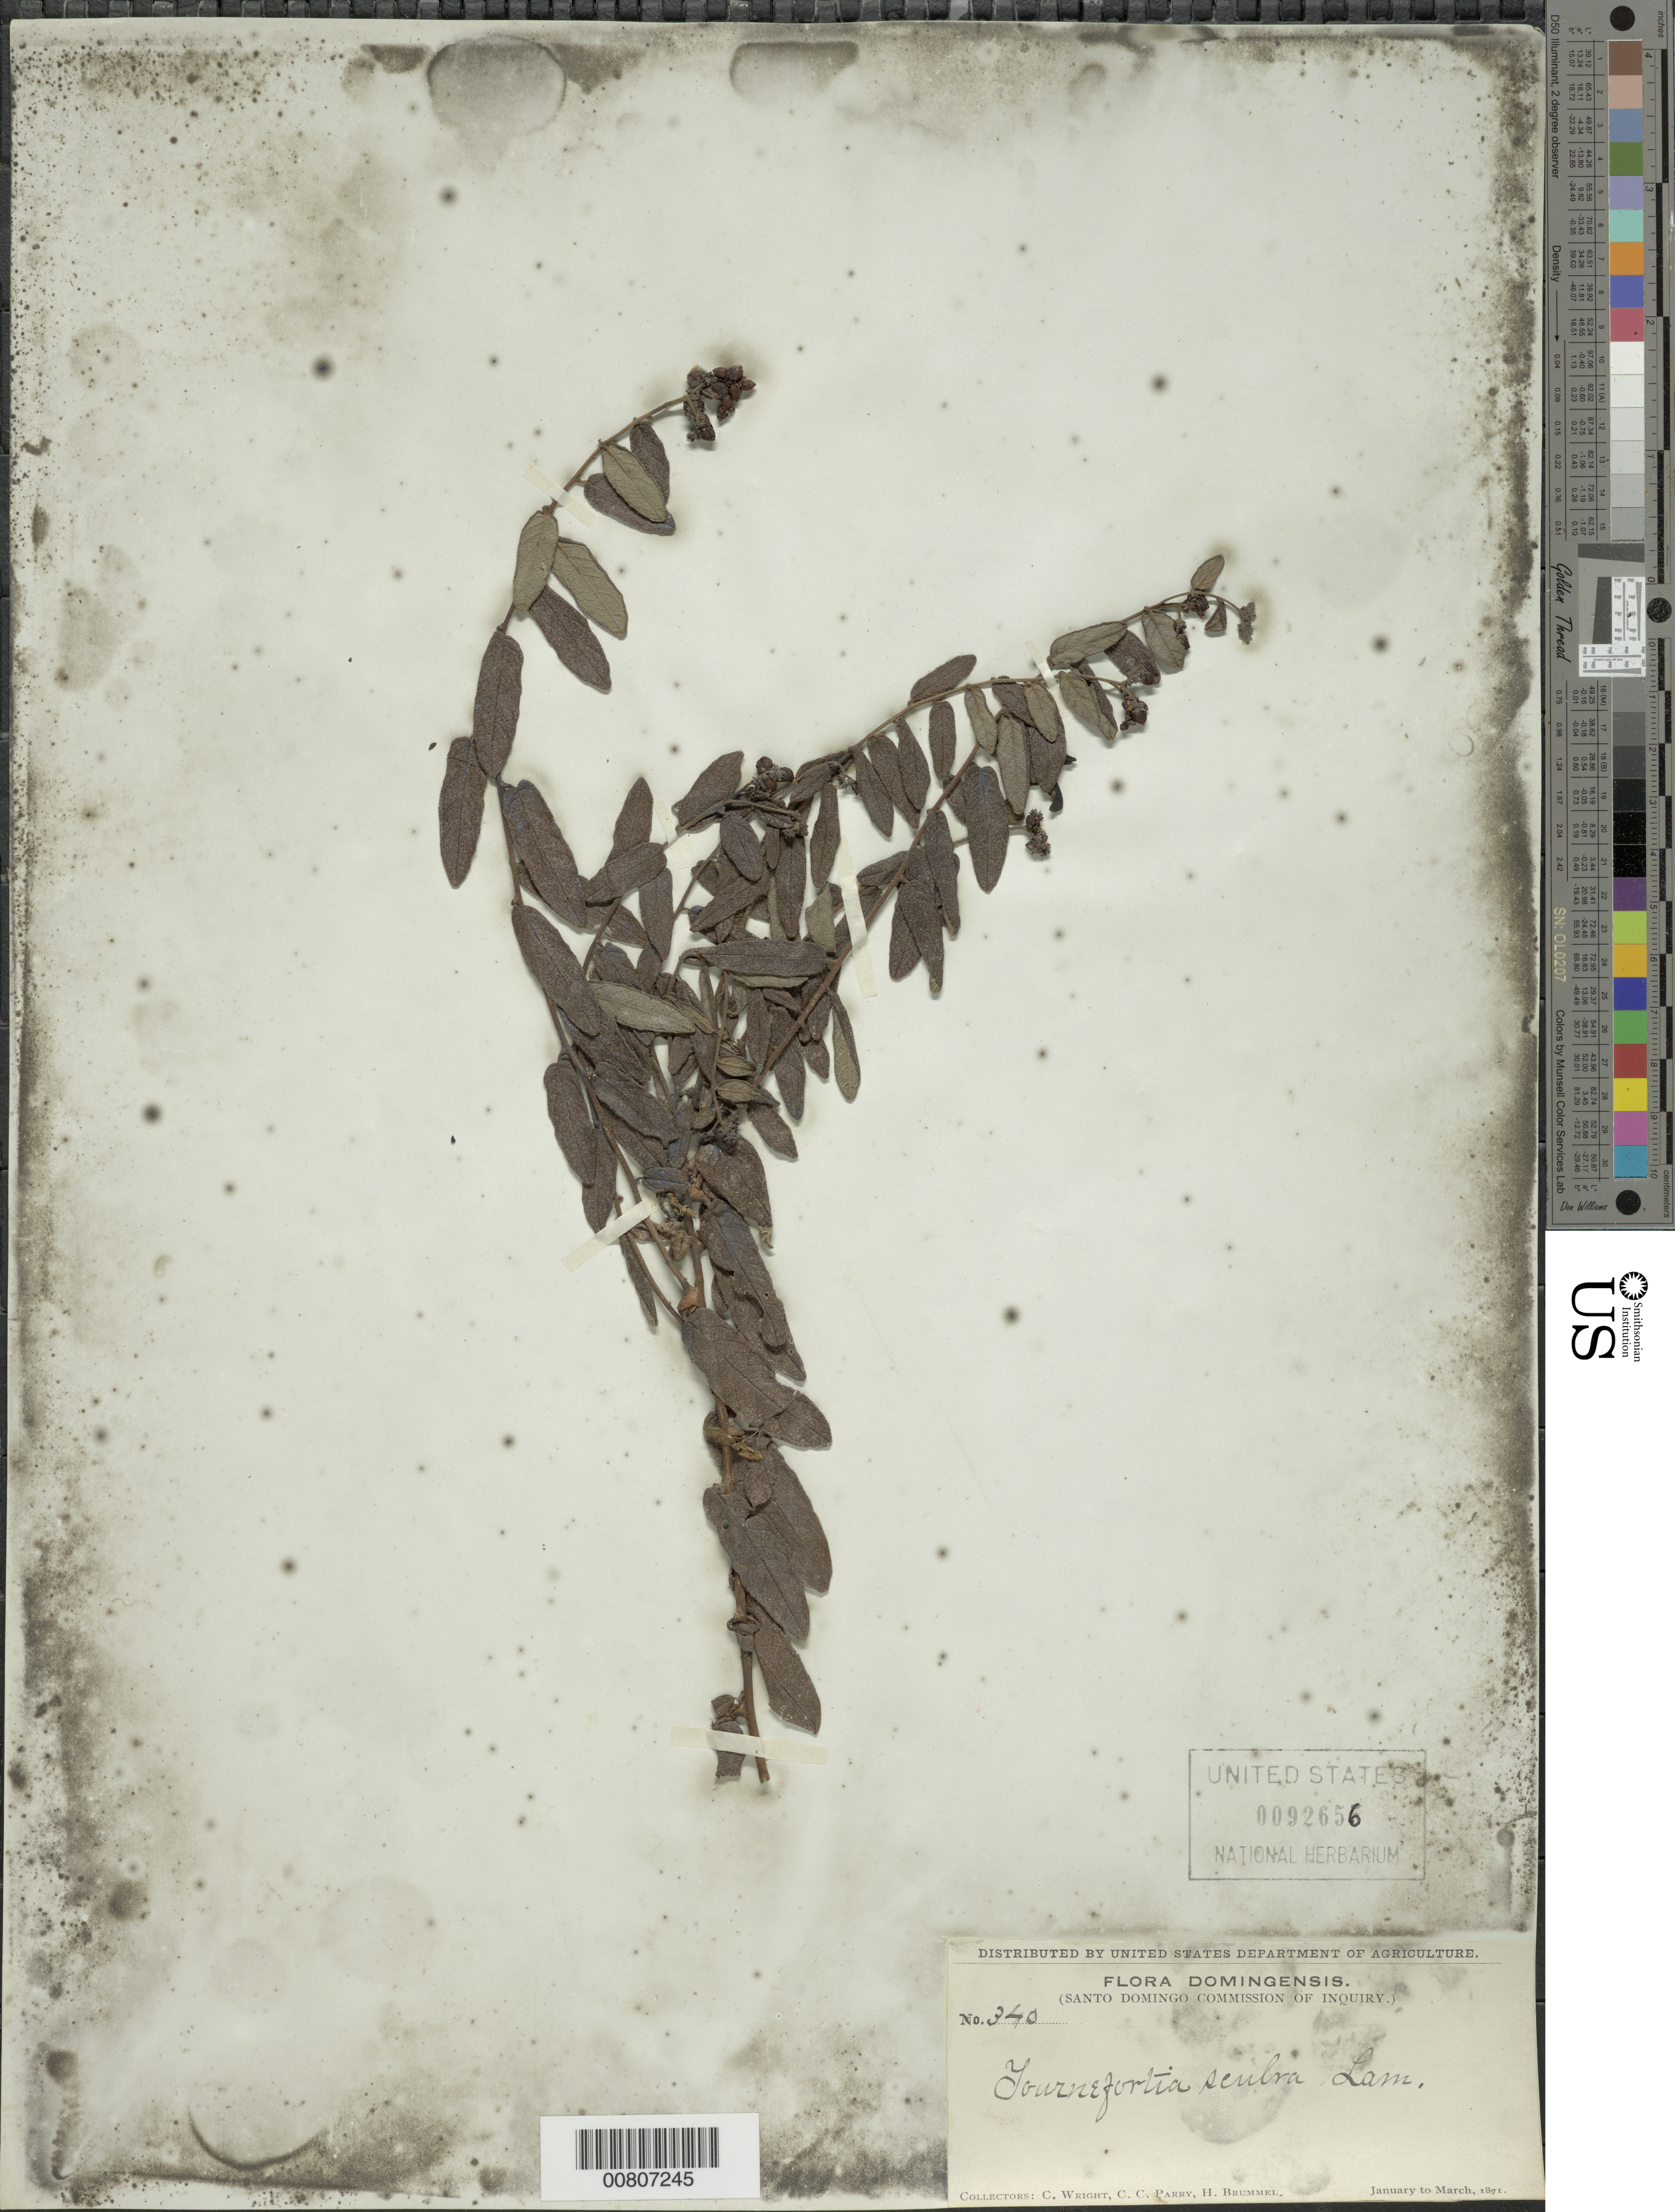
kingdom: Plantae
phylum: Tracheophyta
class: Magnoliopsida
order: Boraginales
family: Heliotropiaceae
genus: Tournefortia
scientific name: Tournefortia scabra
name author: Lam.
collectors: C. Wright, C. C. Parry & H. Brummel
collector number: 340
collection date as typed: Jan 1871 to -- Mar 1871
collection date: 1871-01/1871-03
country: Dominican Republic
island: Hispaniola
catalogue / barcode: US 92656